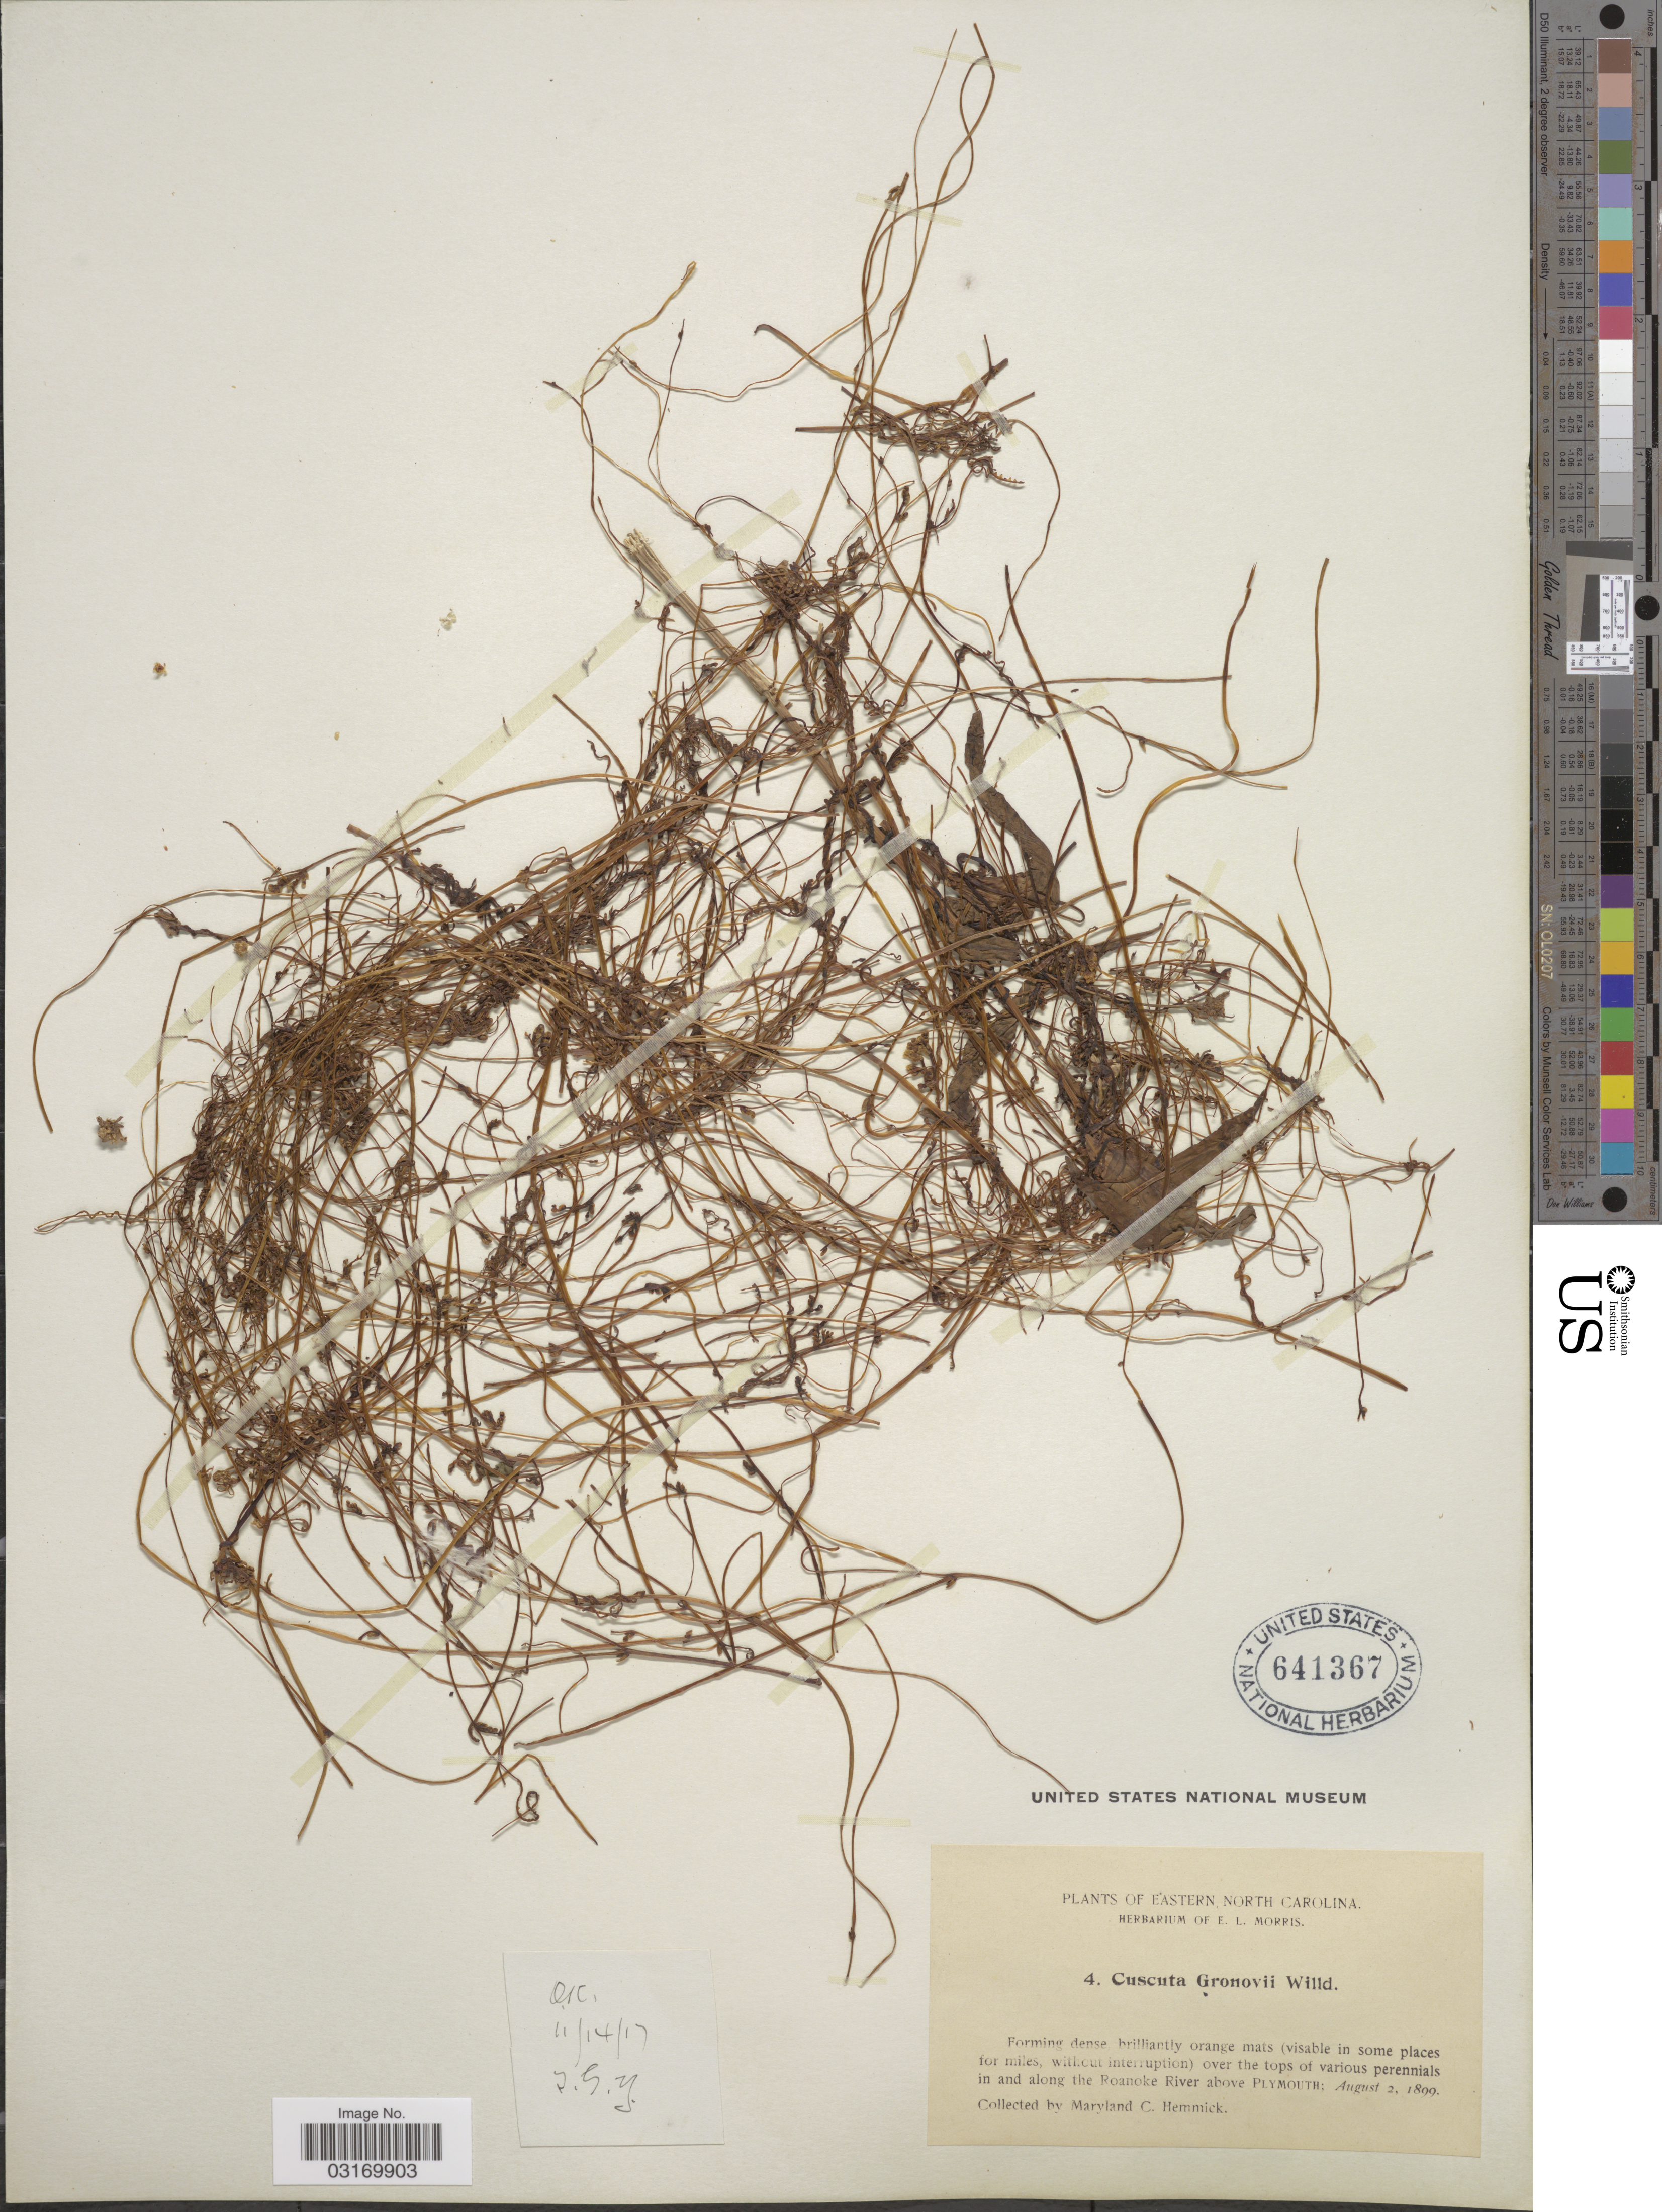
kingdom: Plantae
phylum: Tracheophyta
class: Magnoliopsida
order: Solanales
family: Convolvulaceae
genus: Cuscuta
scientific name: Cuscuta gronovii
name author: Willd. ex Schult.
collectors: M. Hemmick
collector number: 4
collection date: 1899-08-02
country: United States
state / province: North Carolina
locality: Eastern North Carolina. Over the tops of various perennials in and along the Roanoke River above Plymouth.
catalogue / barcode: US 641367